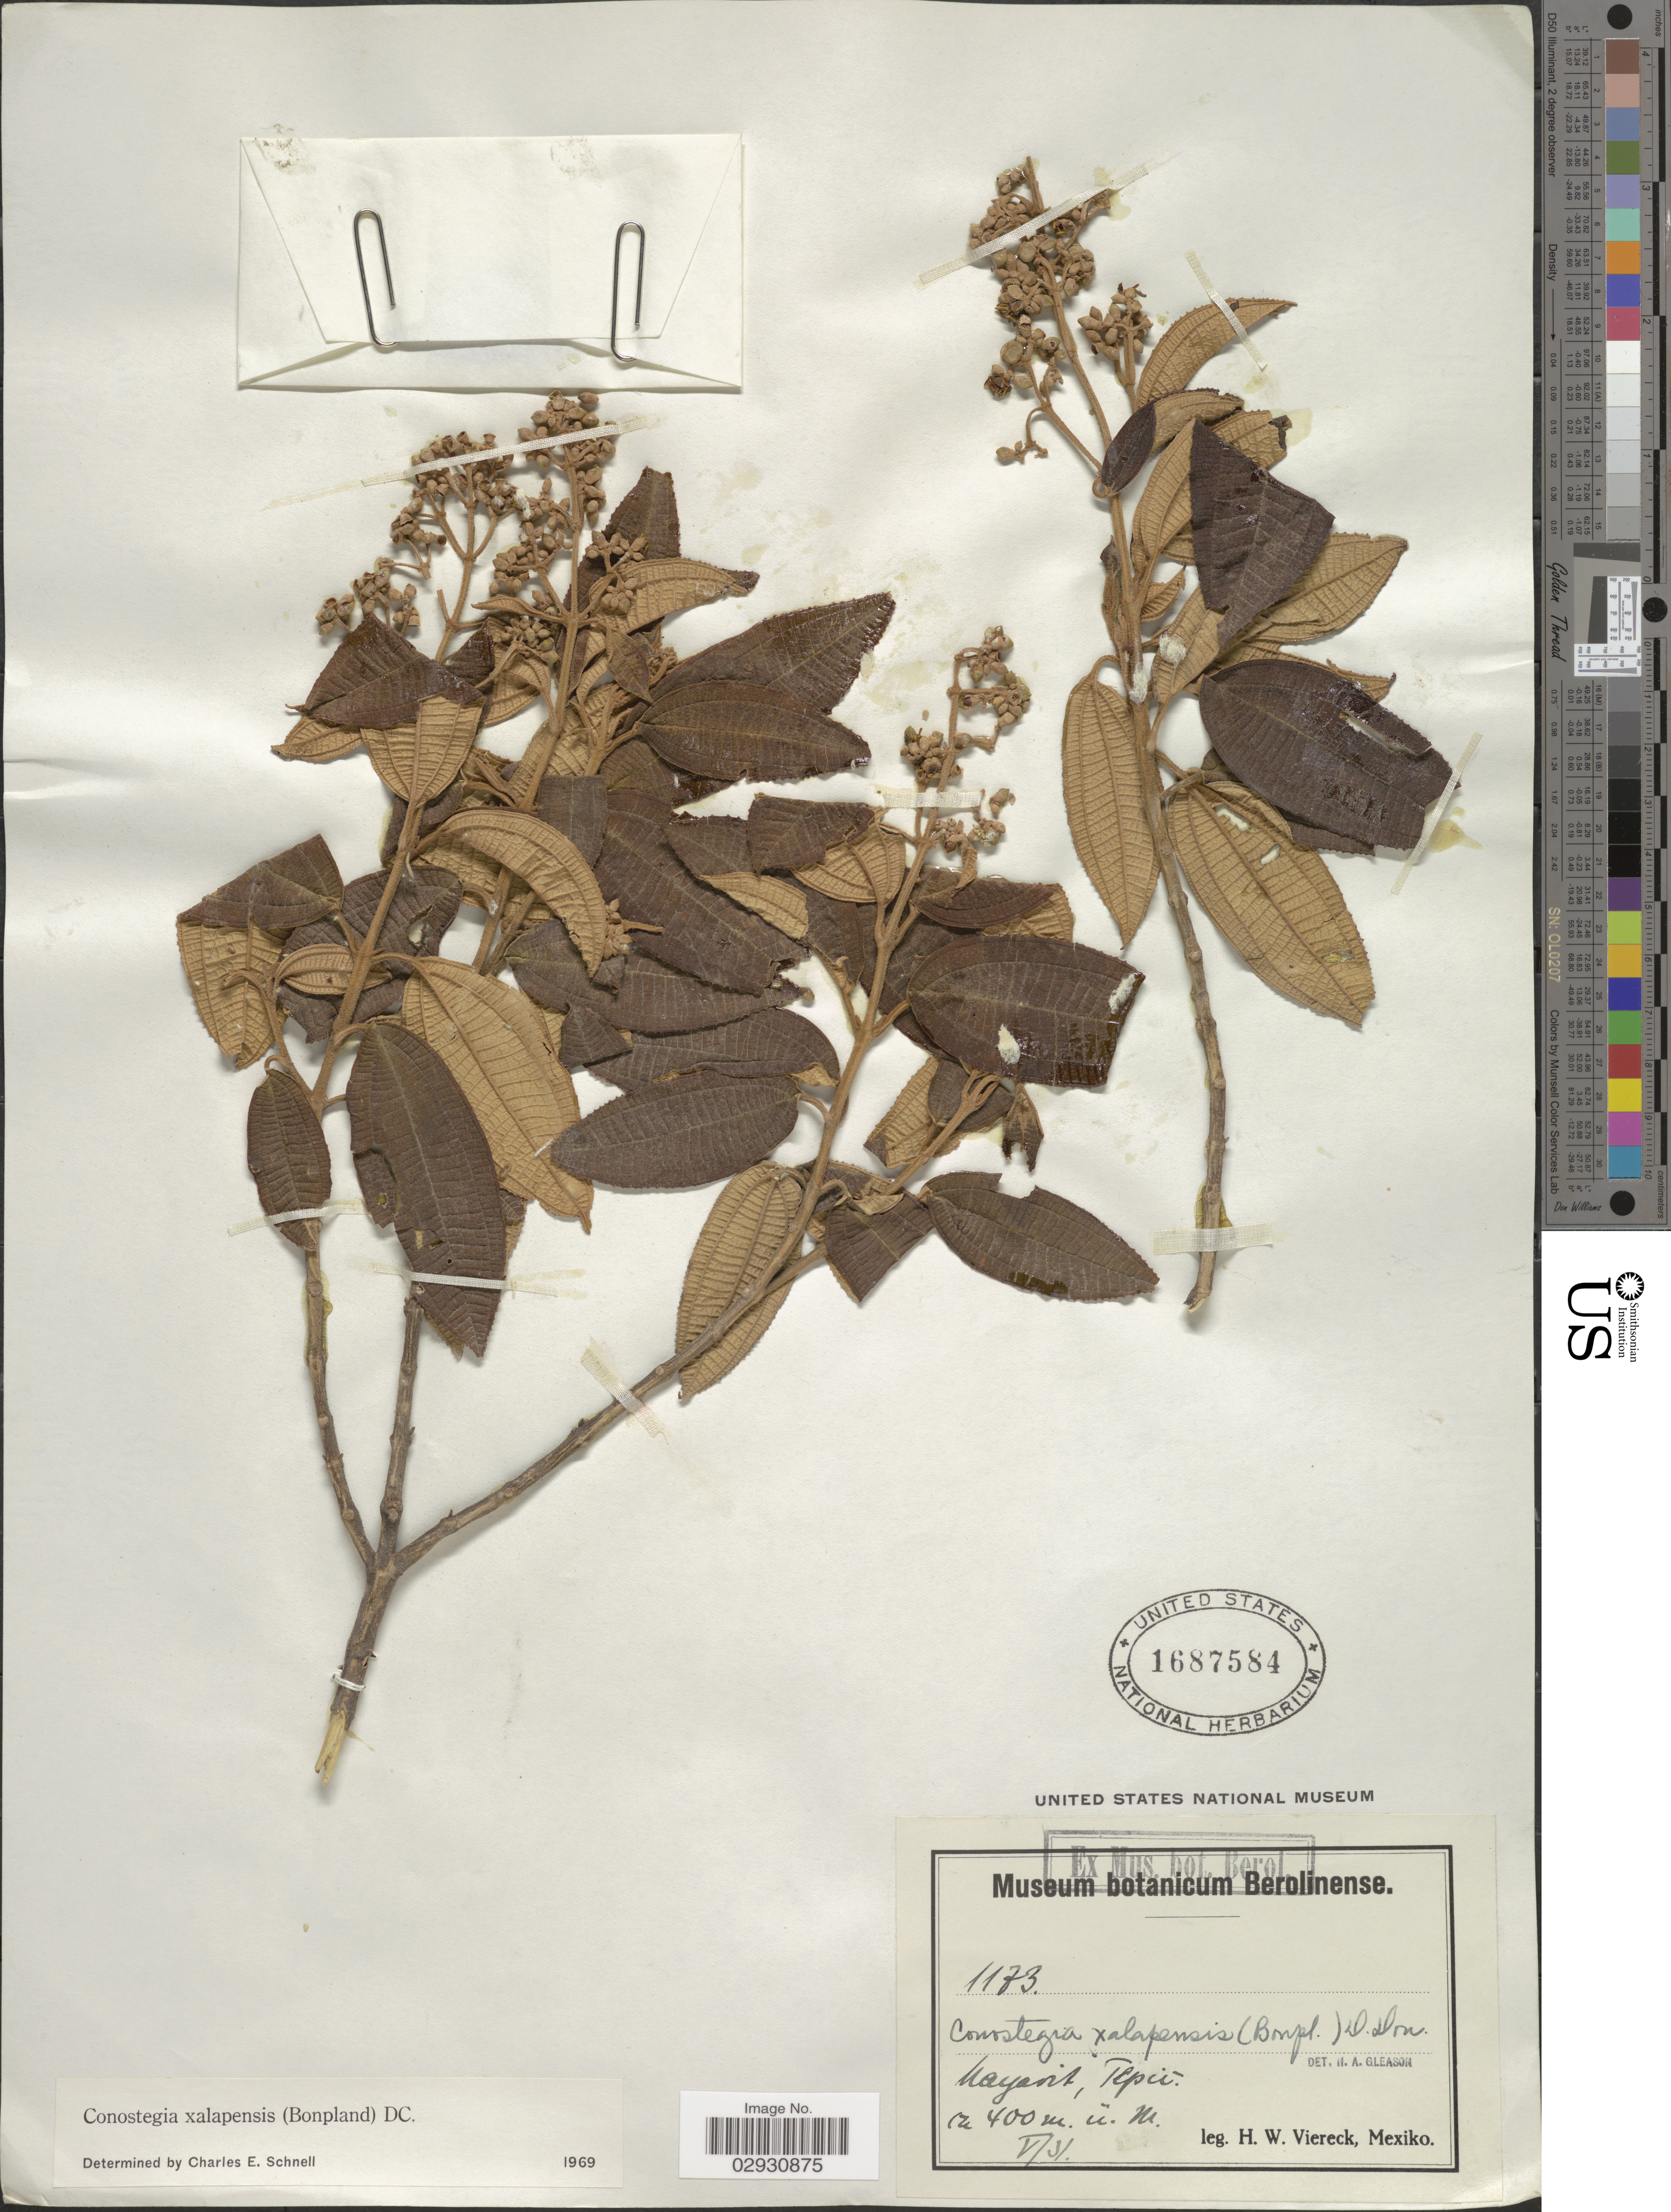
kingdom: Plantae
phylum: Tracheophyta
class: Magnoliopsida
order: Myrtales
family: Melastomataceae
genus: Conostegia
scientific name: Conostegia quadrangularis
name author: Schltdl. ex Steud.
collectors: H. W. Viereck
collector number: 1173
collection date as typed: Transcribed d/m/y: /5/31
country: Mexico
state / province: Nayarit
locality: Tepic.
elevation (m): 400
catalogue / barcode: US 1687584